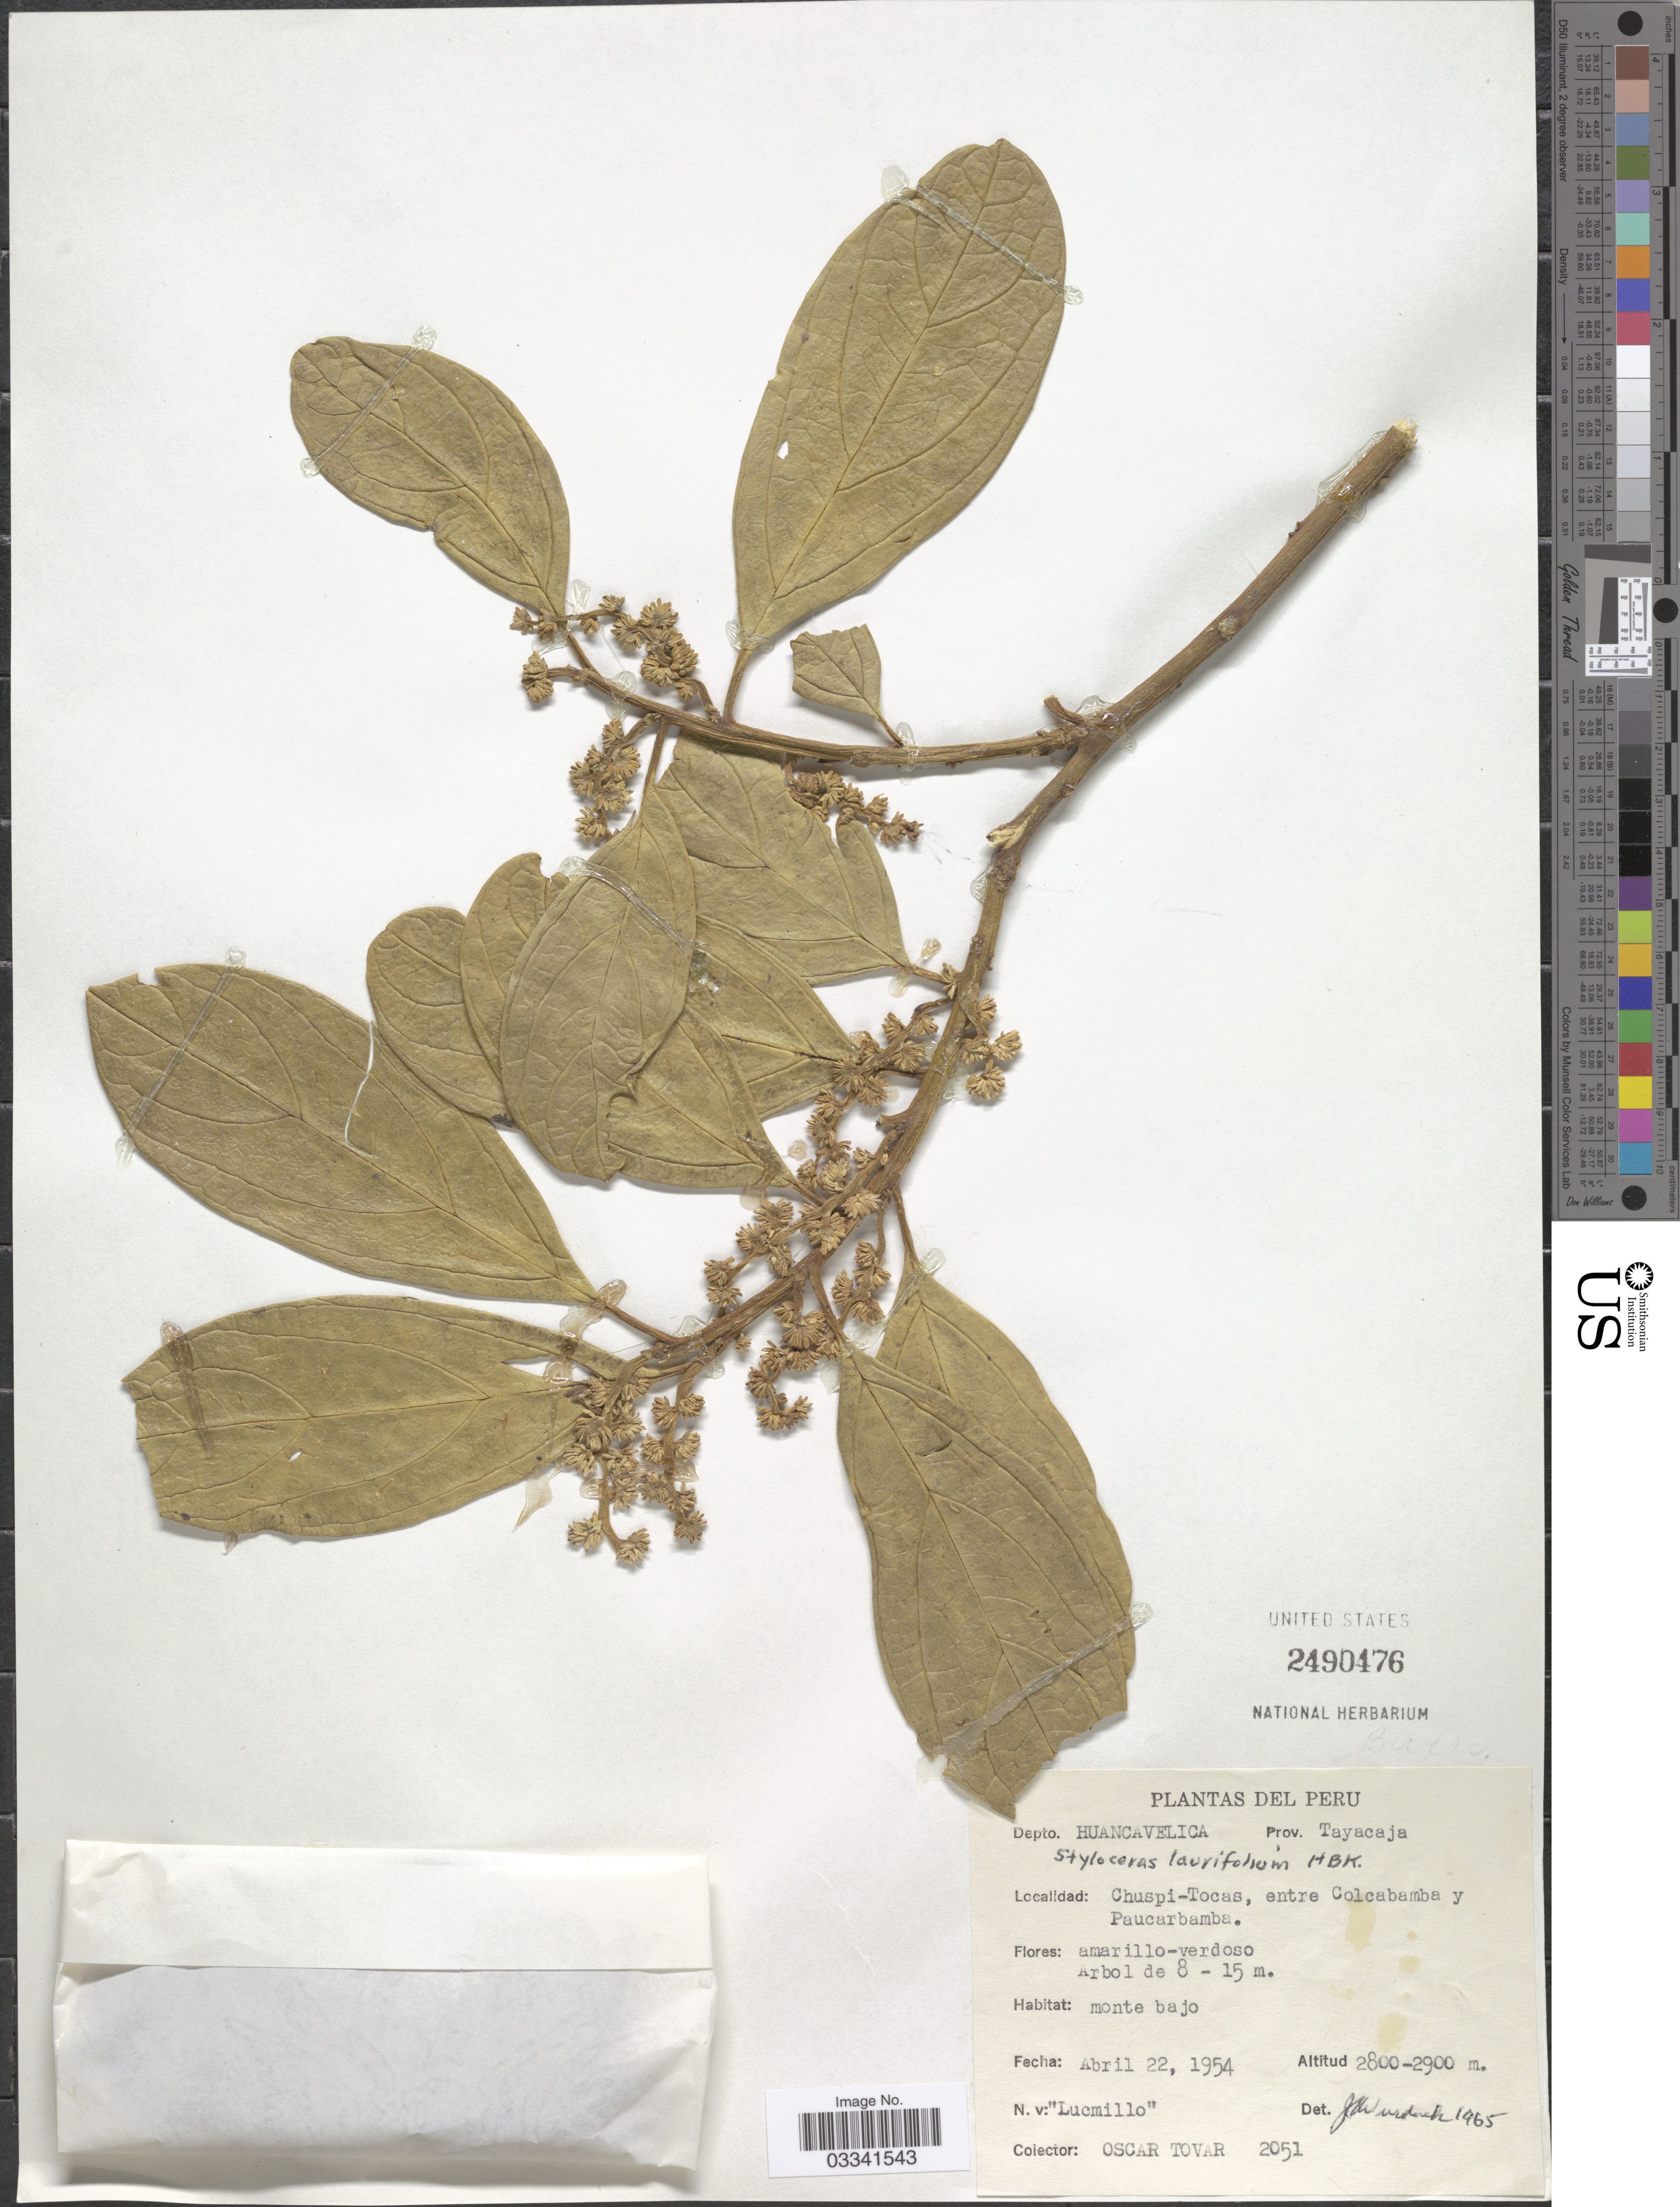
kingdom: Plantae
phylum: Tracheophyta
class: Magnoliopsida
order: Buxales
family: Buxaceae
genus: Styloceras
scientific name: Styloceras laurifolium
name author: (Willd.) Kunth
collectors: Ó. Tovar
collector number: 2051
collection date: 1954-04-22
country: Peru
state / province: Huancavelica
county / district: Tayacaja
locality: Depto. Huancavelica. Prov. Tayacaja. Chuspi-Tocas, entre Colcabamba y Paucarbamba.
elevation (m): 2800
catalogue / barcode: US 2490476